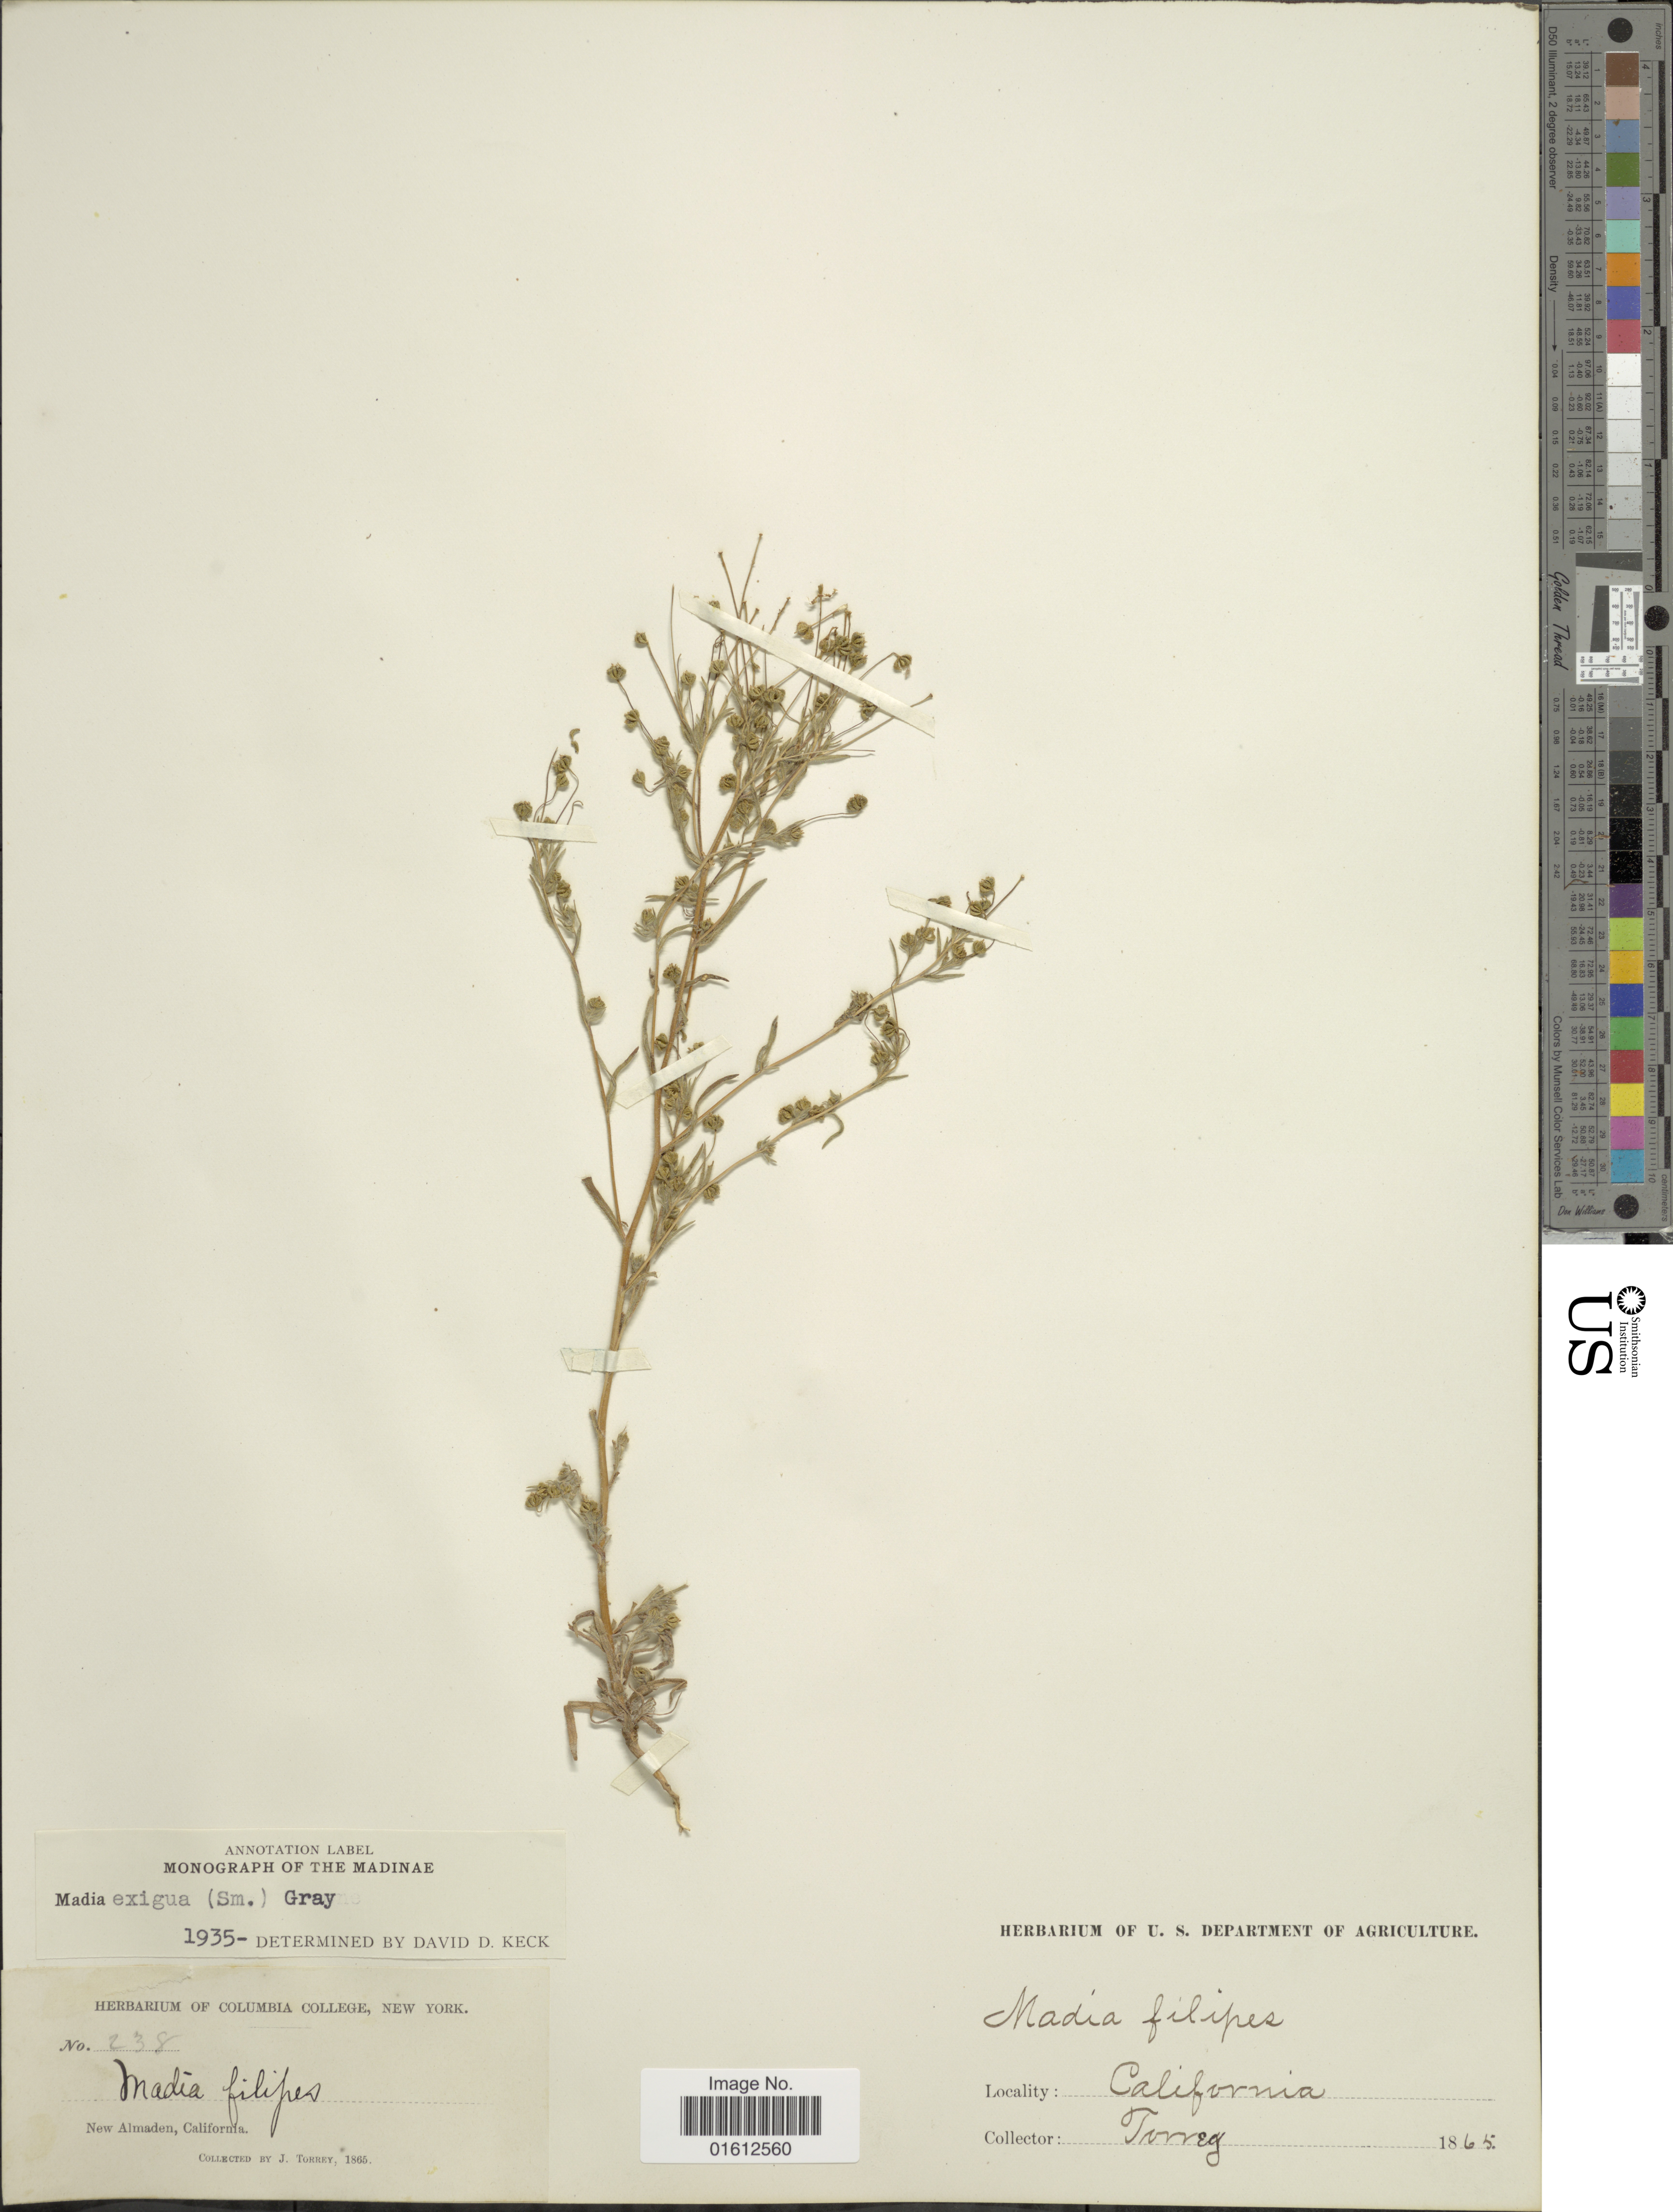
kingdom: Plantae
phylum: Tracheophyta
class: Magnoliopsida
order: Asterales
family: Asteraceae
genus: Madia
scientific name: Madia exigua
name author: (Sm.) A. Gray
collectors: J. Torrey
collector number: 238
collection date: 1865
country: United States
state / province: California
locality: New Almaden.